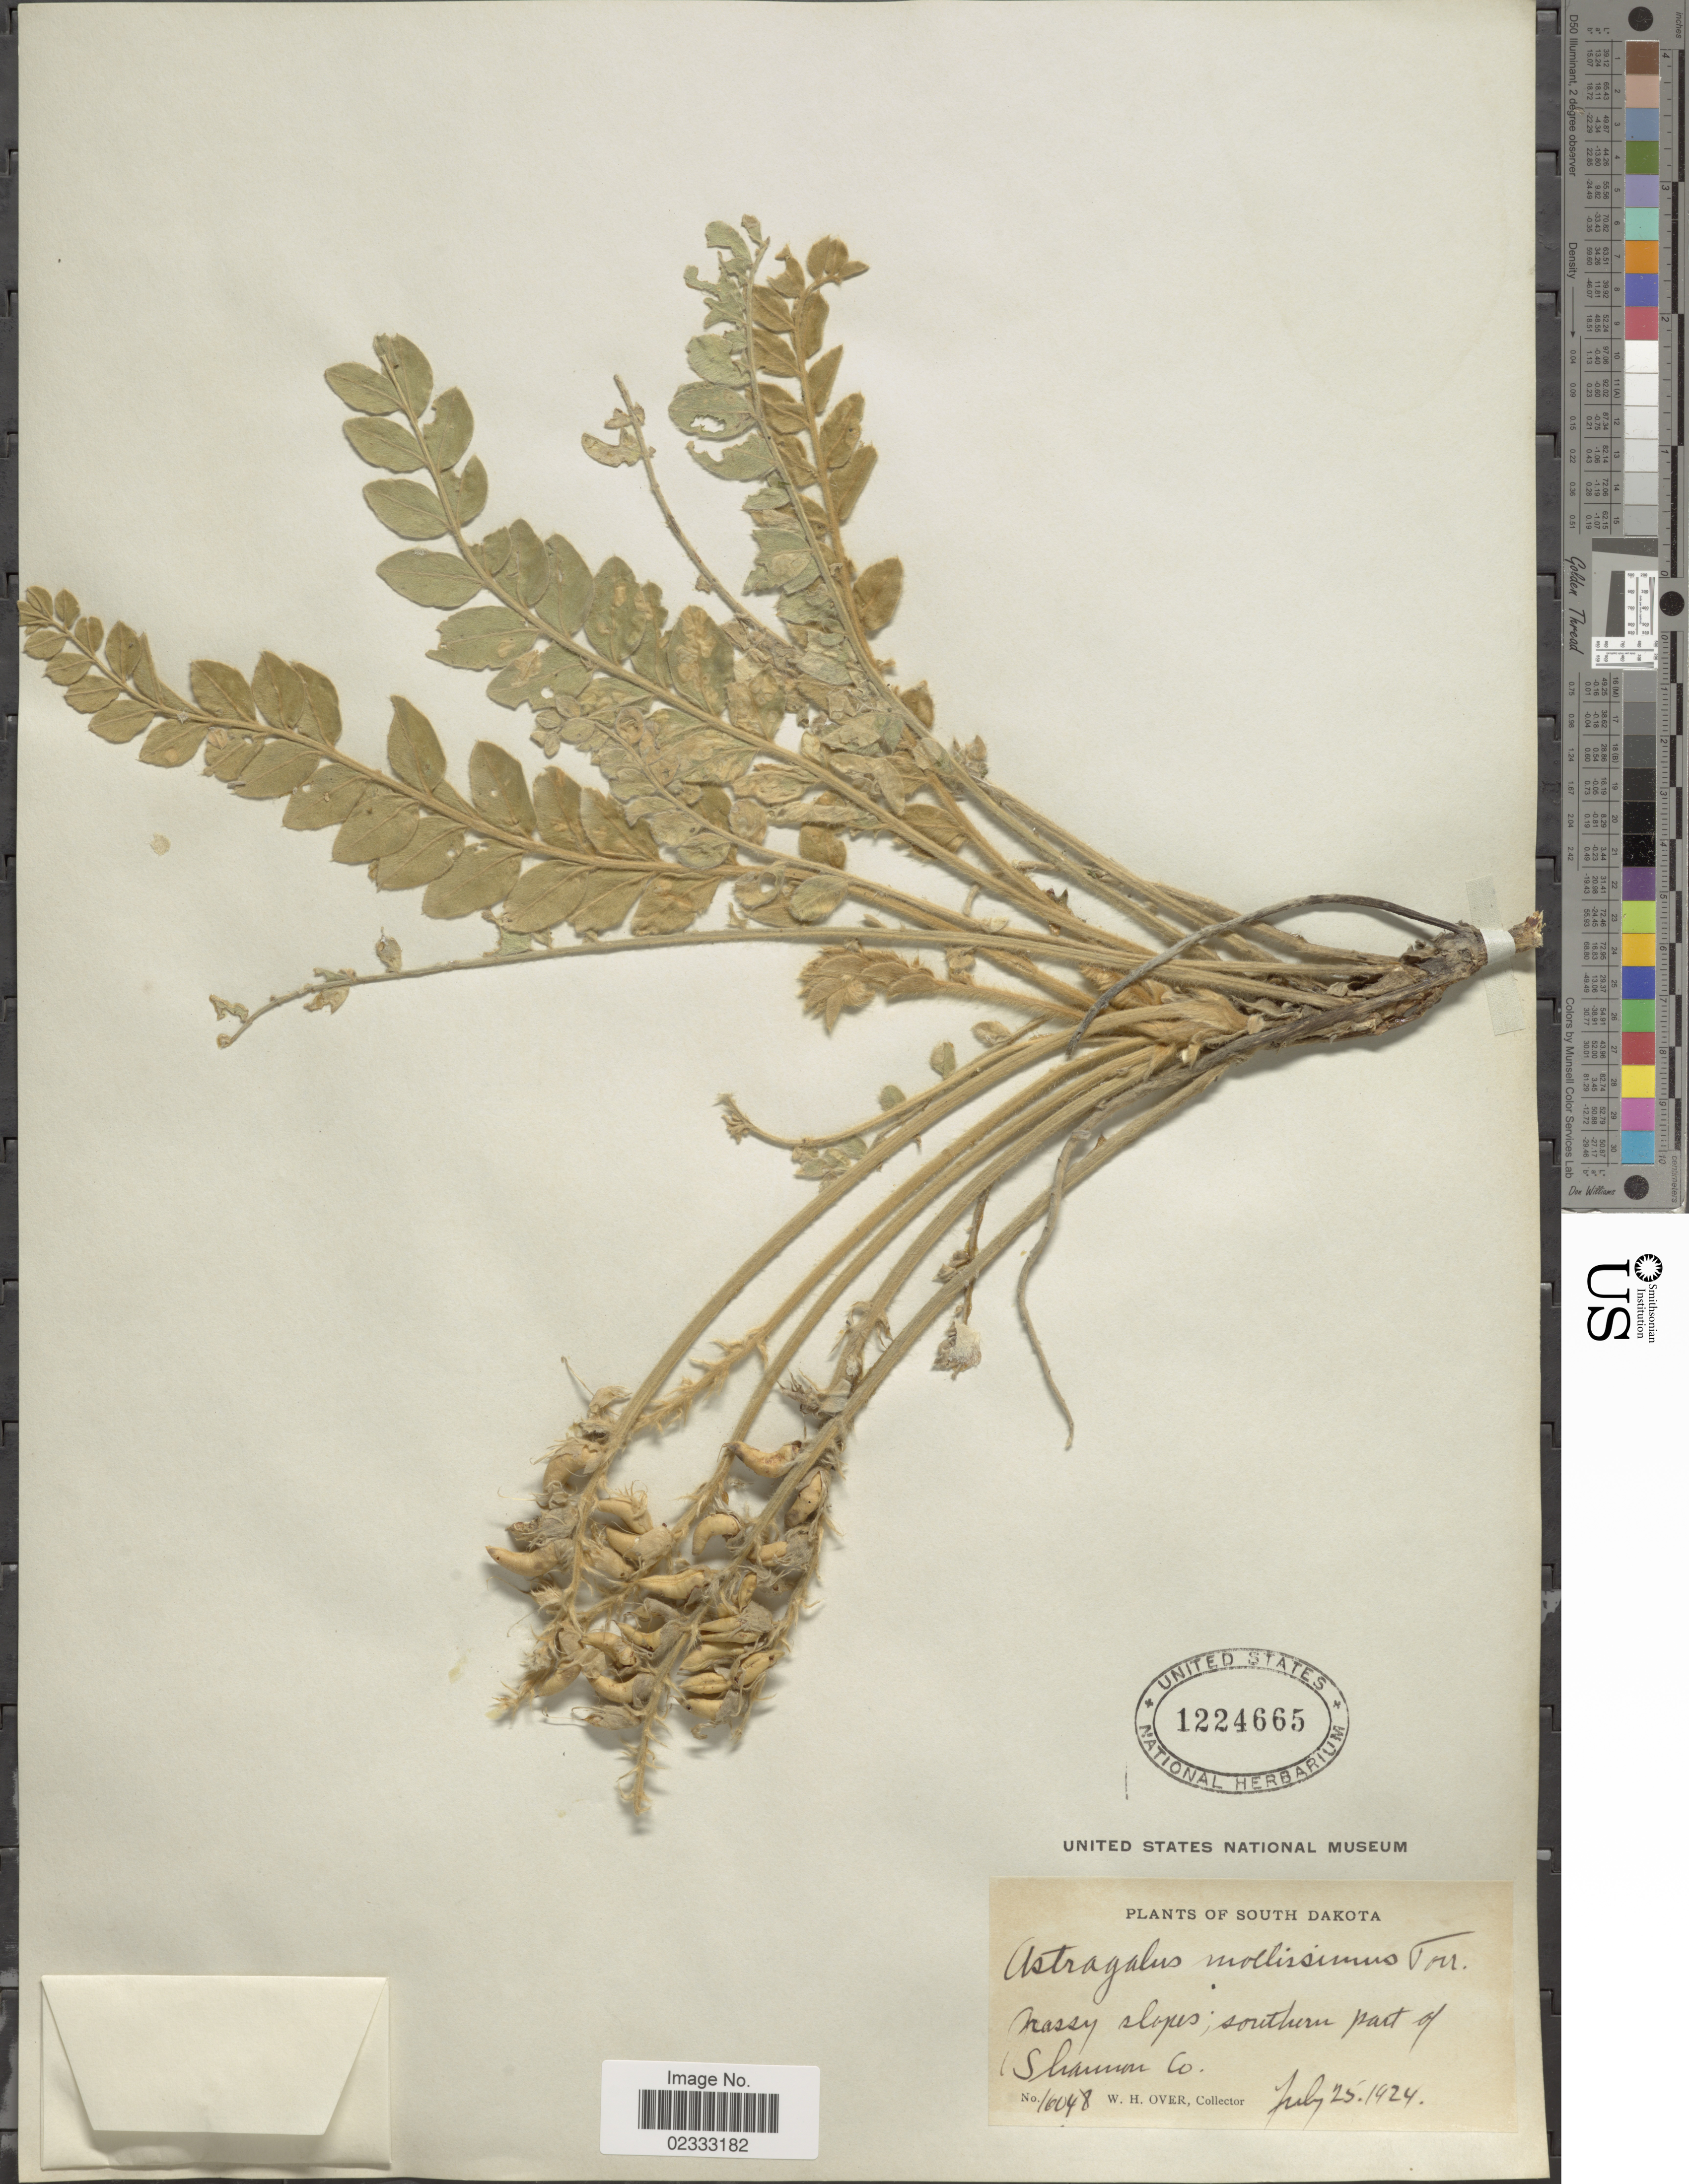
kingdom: Plantae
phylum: Tracheophyta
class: Magnoliopsida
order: Fabales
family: Fabaceae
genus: Astragalus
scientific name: Astragalus mollissimus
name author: Torr.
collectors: W. Over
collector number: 16048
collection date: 1924-07-25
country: United States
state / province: South Dakota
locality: South Dakota, Grassy slopes, southern part of Shannon Co.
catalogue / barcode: US 1224665